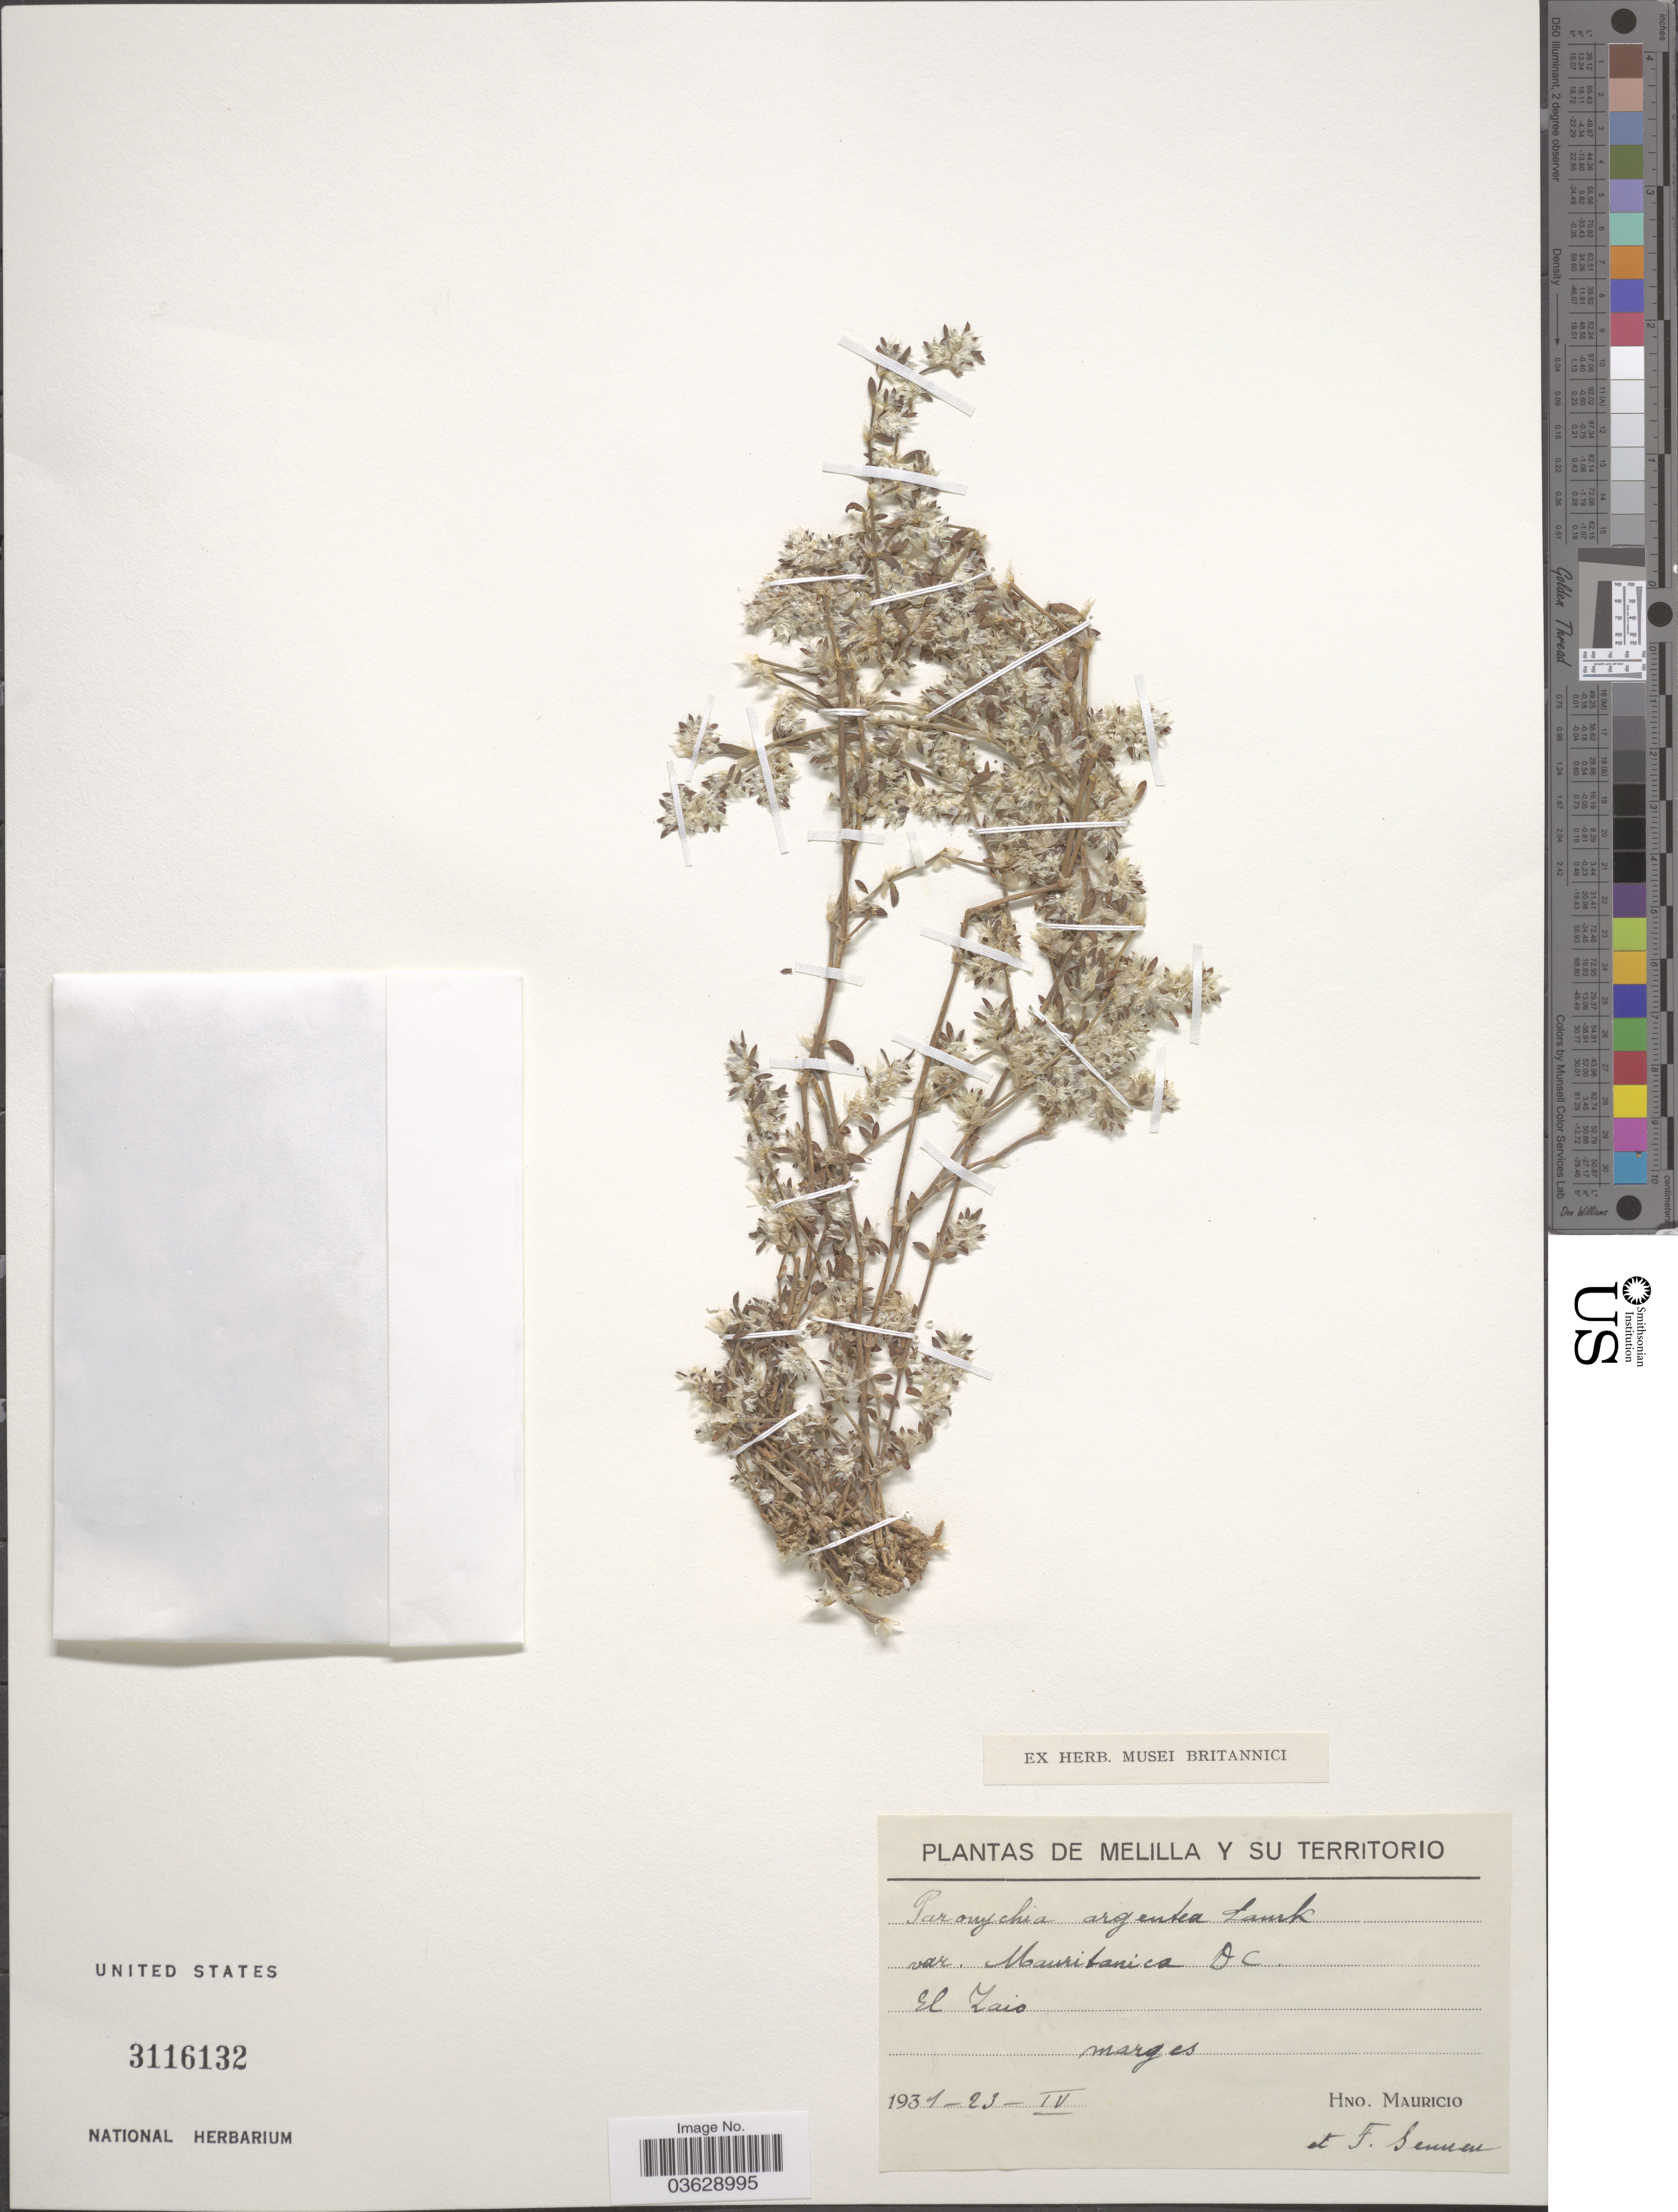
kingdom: Plantae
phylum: Tracheophyta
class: Magnoliopsida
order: Caryophyllales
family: Caryophyllaceae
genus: Paronychia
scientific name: Paronychia argentea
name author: Lam.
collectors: H. Mauricio & E. Sennen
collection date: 1931-04-23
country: Spain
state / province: Spanish North African Territories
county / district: Melilla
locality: Melilla y su Territorio. El Laio [interpreted].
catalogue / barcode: US 3116132